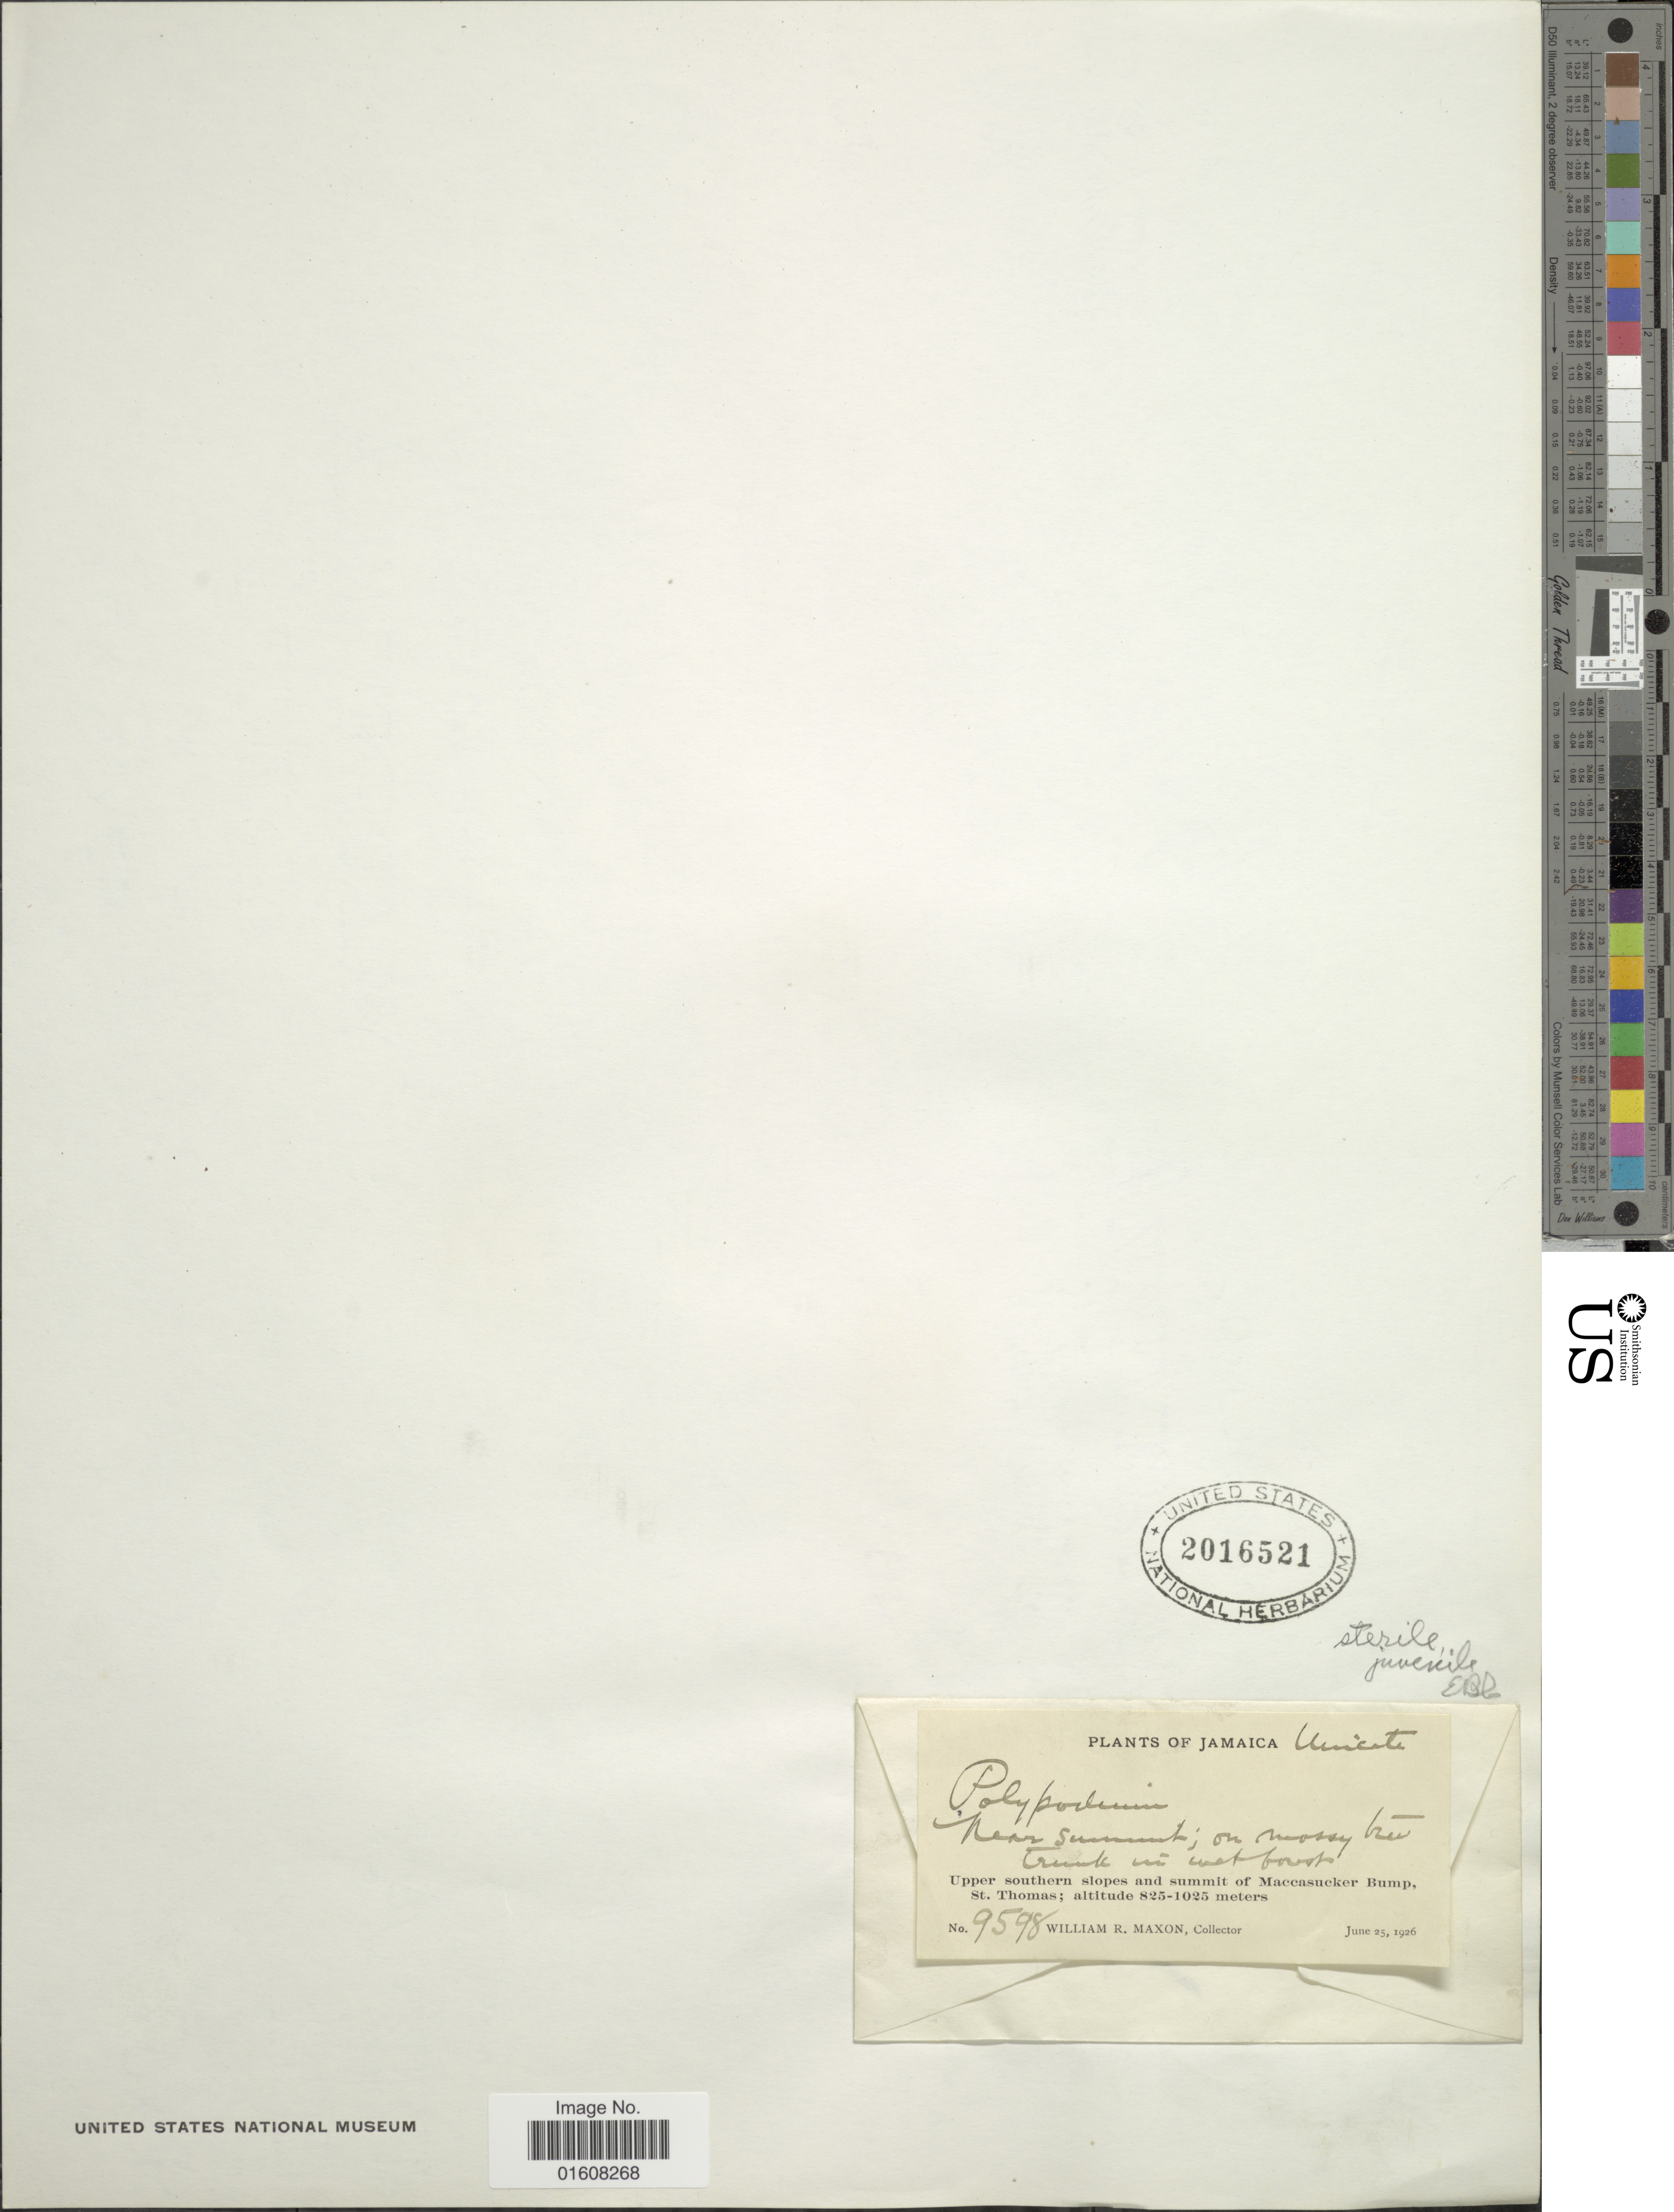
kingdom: Plantae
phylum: Tracheophyta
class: Polypodiopsida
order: Polypodiales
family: Polypodiaceae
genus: Grammitis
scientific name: Grammitis sp.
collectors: W. R. Maxon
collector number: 9598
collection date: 1926-06-25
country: Jamaica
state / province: Saint Thomas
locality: Upper southern slopes and summit of Maccasucker Bump, St. Thomas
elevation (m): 825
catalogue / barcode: US 2016521